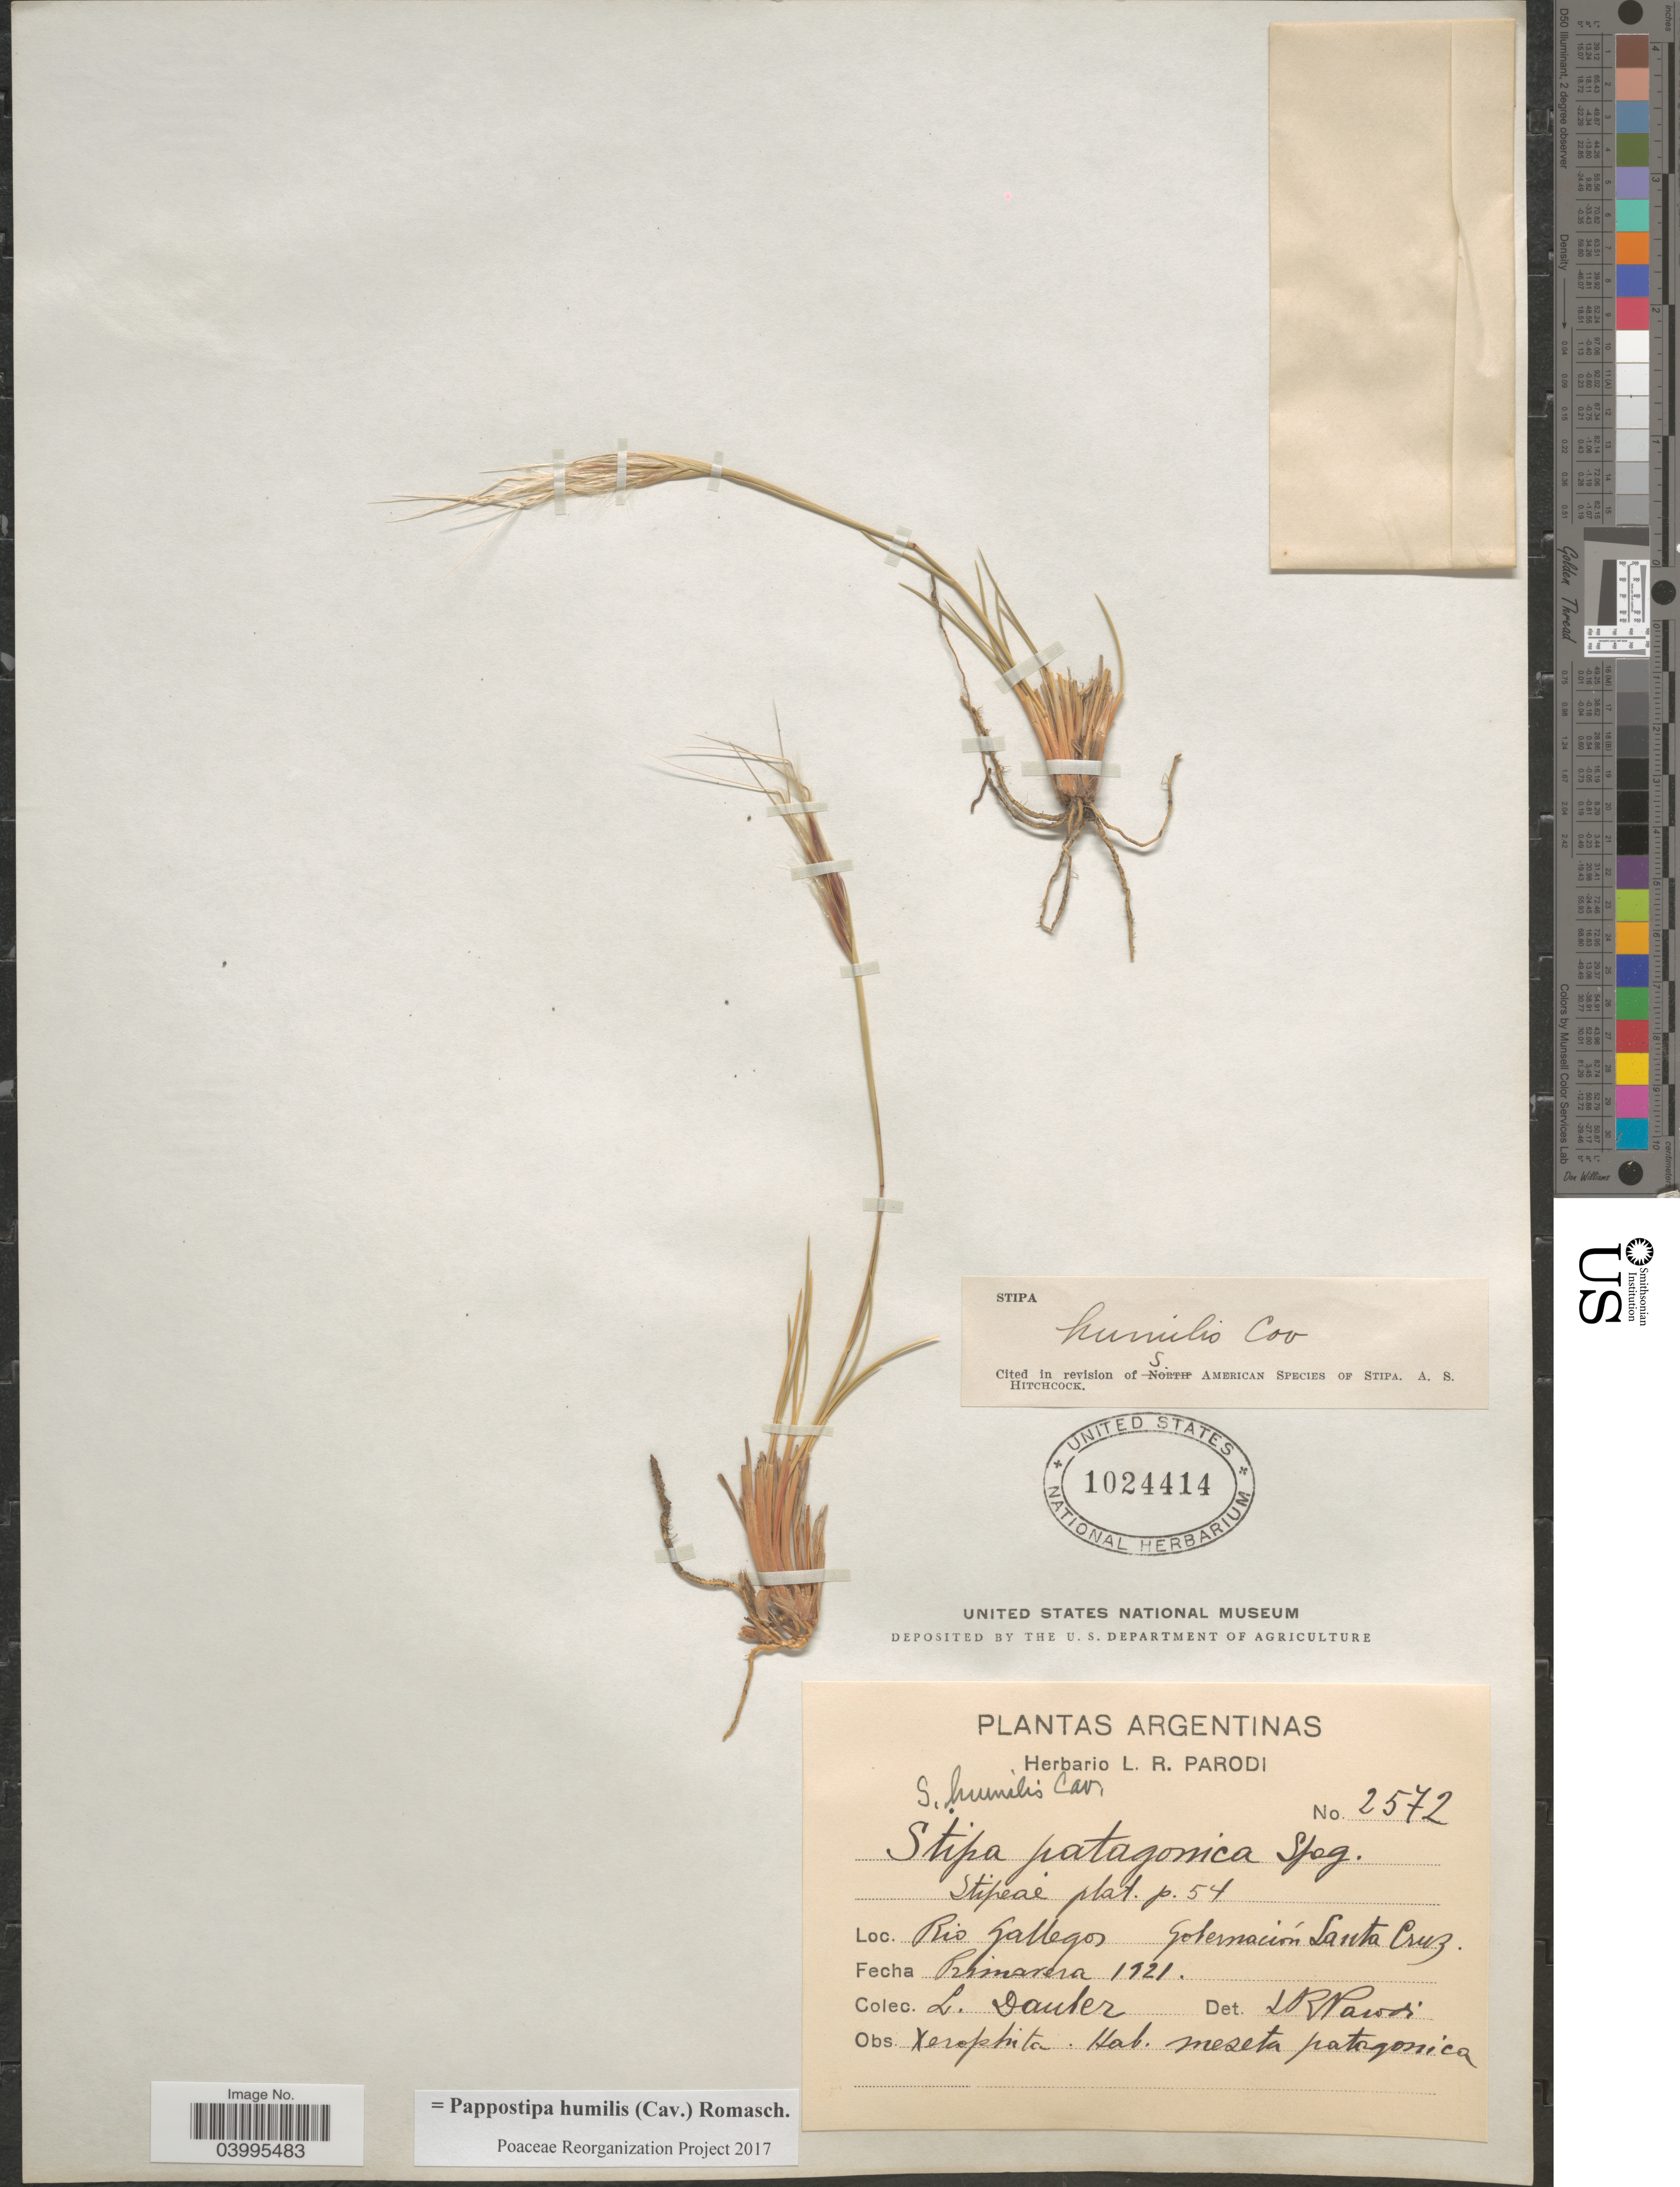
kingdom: Plantae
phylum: Tracheophyta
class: Liliopsida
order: Poales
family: Poaceae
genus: Pappostipa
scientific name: Pappostipa humilis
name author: (Cav.) Romasch.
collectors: L. Dauber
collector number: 2572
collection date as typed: primarer 1921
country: Argentina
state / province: Santa Cruz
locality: Rio Gallegos. Gobernación Santa Cruz.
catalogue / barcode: US 1024414